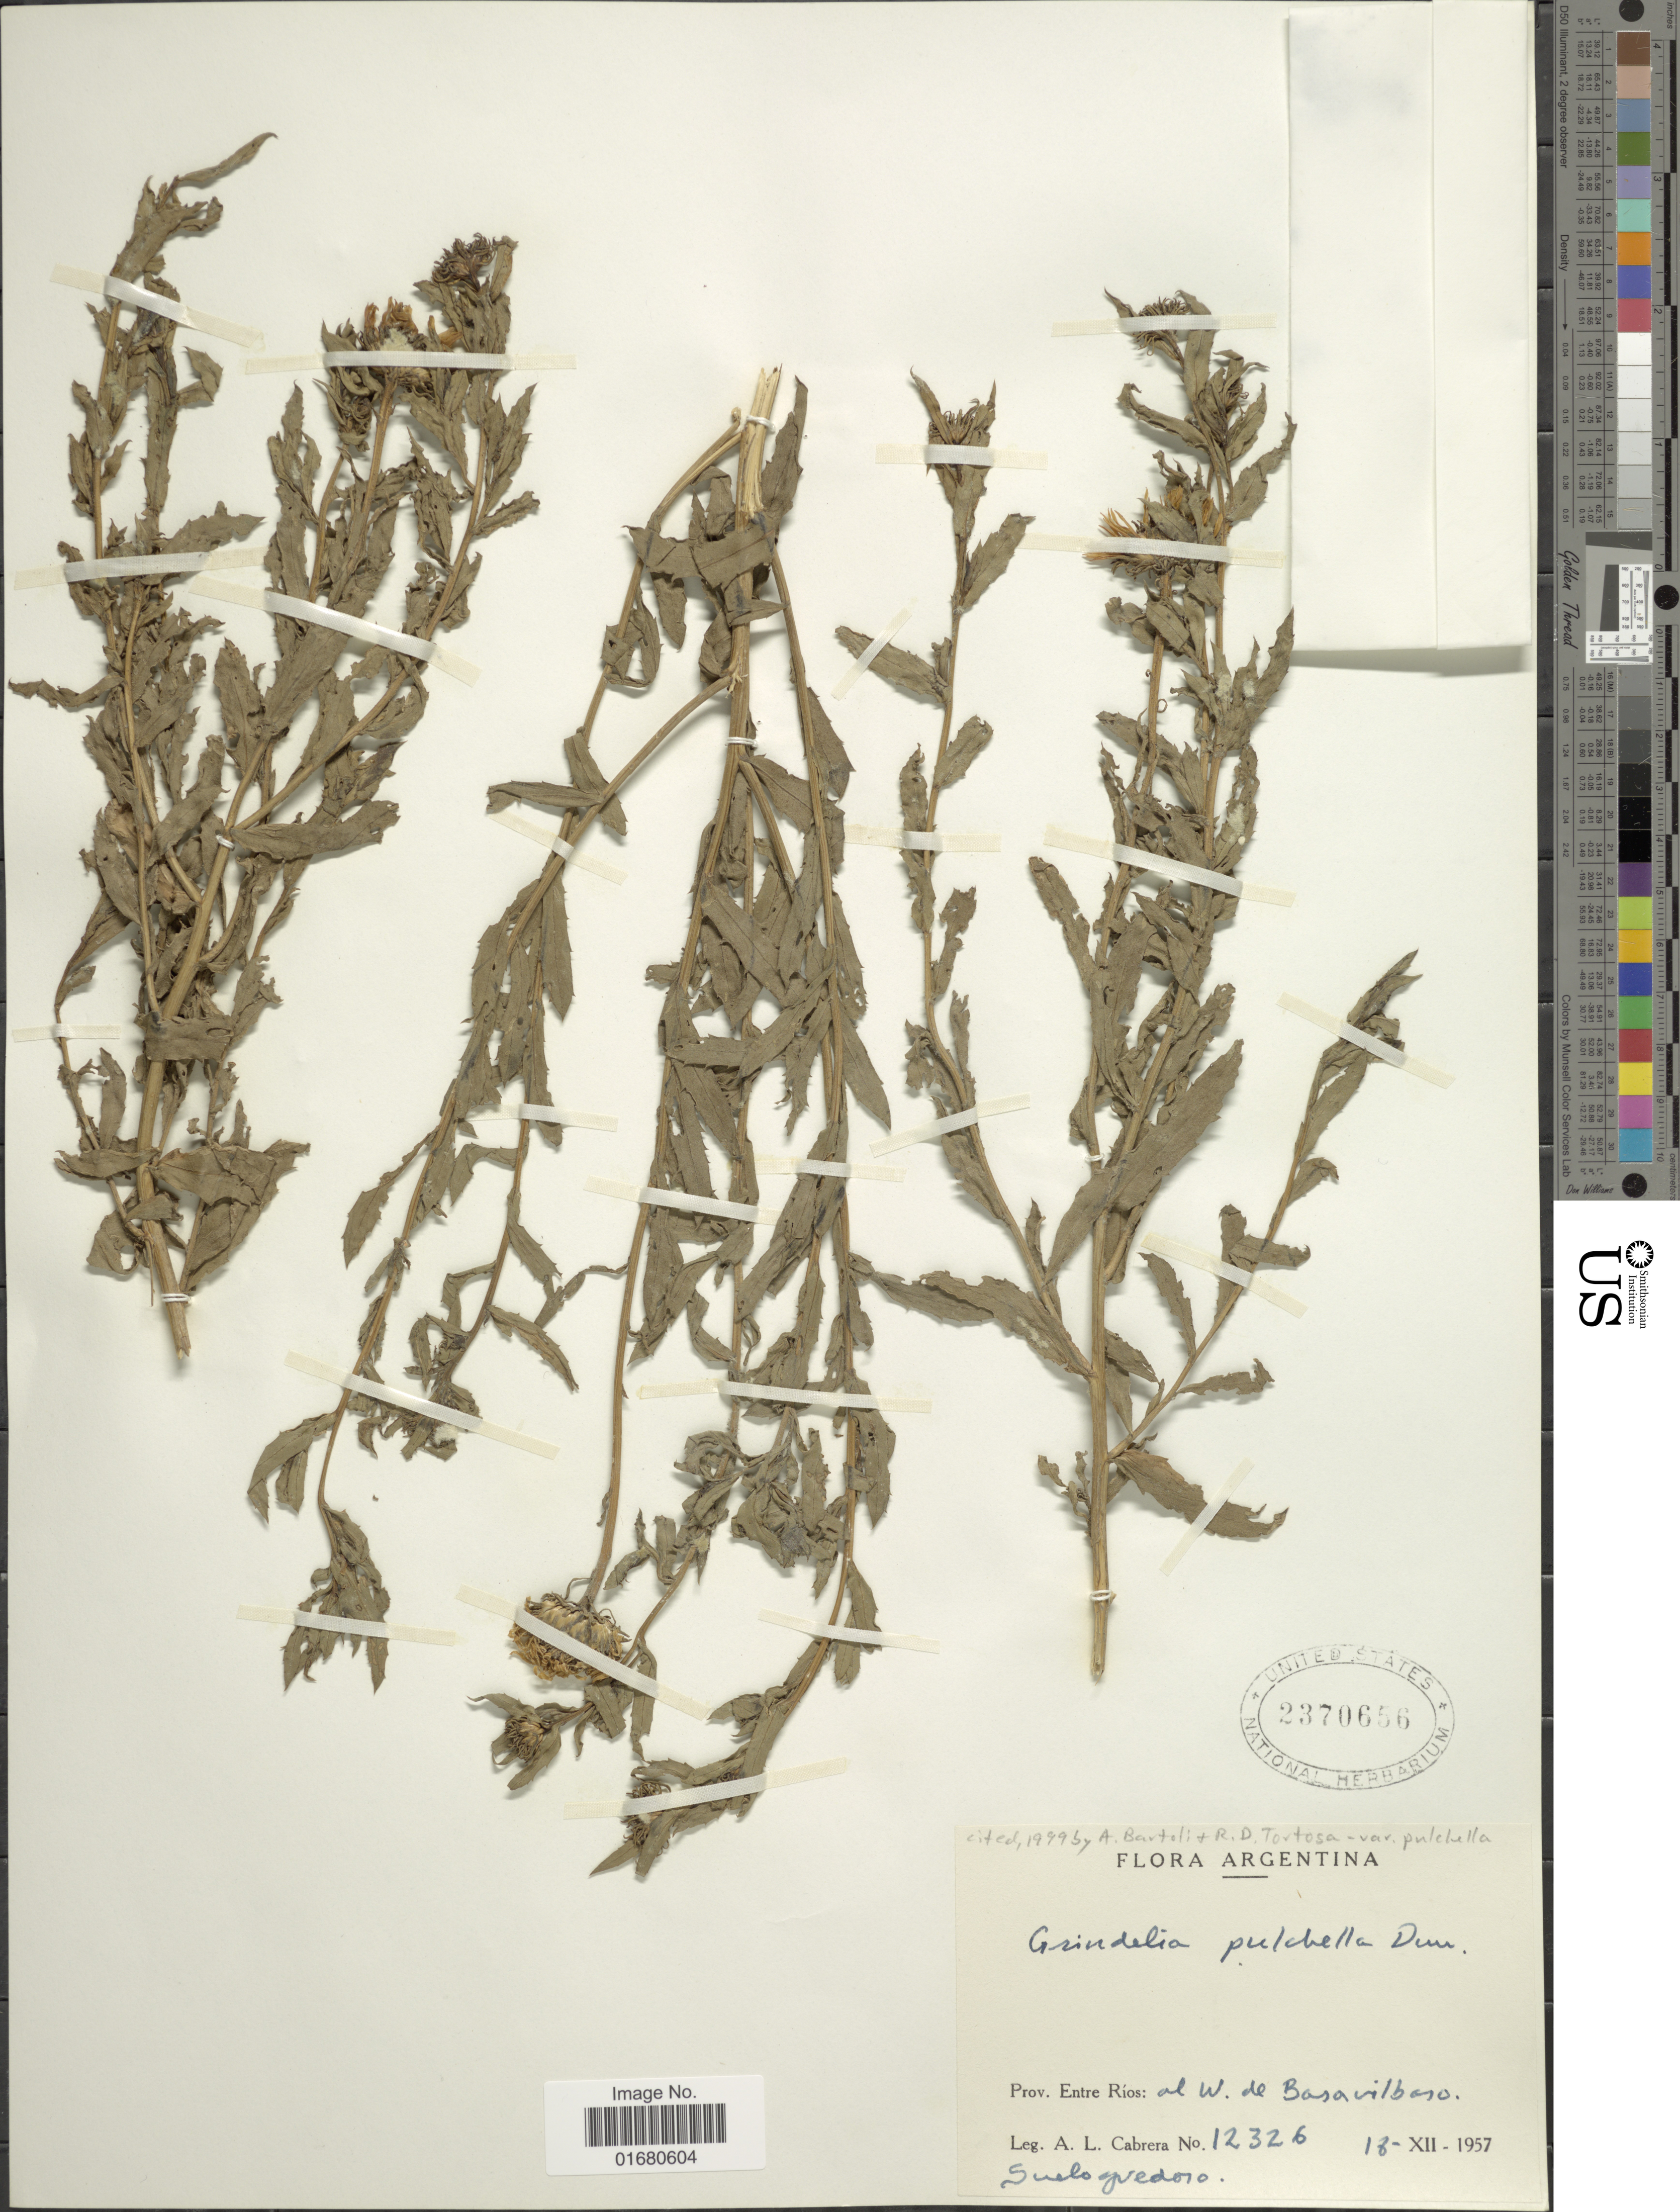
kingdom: Plantae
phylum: Tracheophyta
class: Magnoliopsida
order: Asterales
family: Asteraceae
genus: Grindelia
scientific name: Grindelia pulchella var. pulchella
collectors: A. L. Cabrera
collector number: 12326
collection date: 1957-12-18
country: Argentina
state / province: Entre Rios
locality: Al W, de Basavilbaso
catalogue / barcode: US 2370656